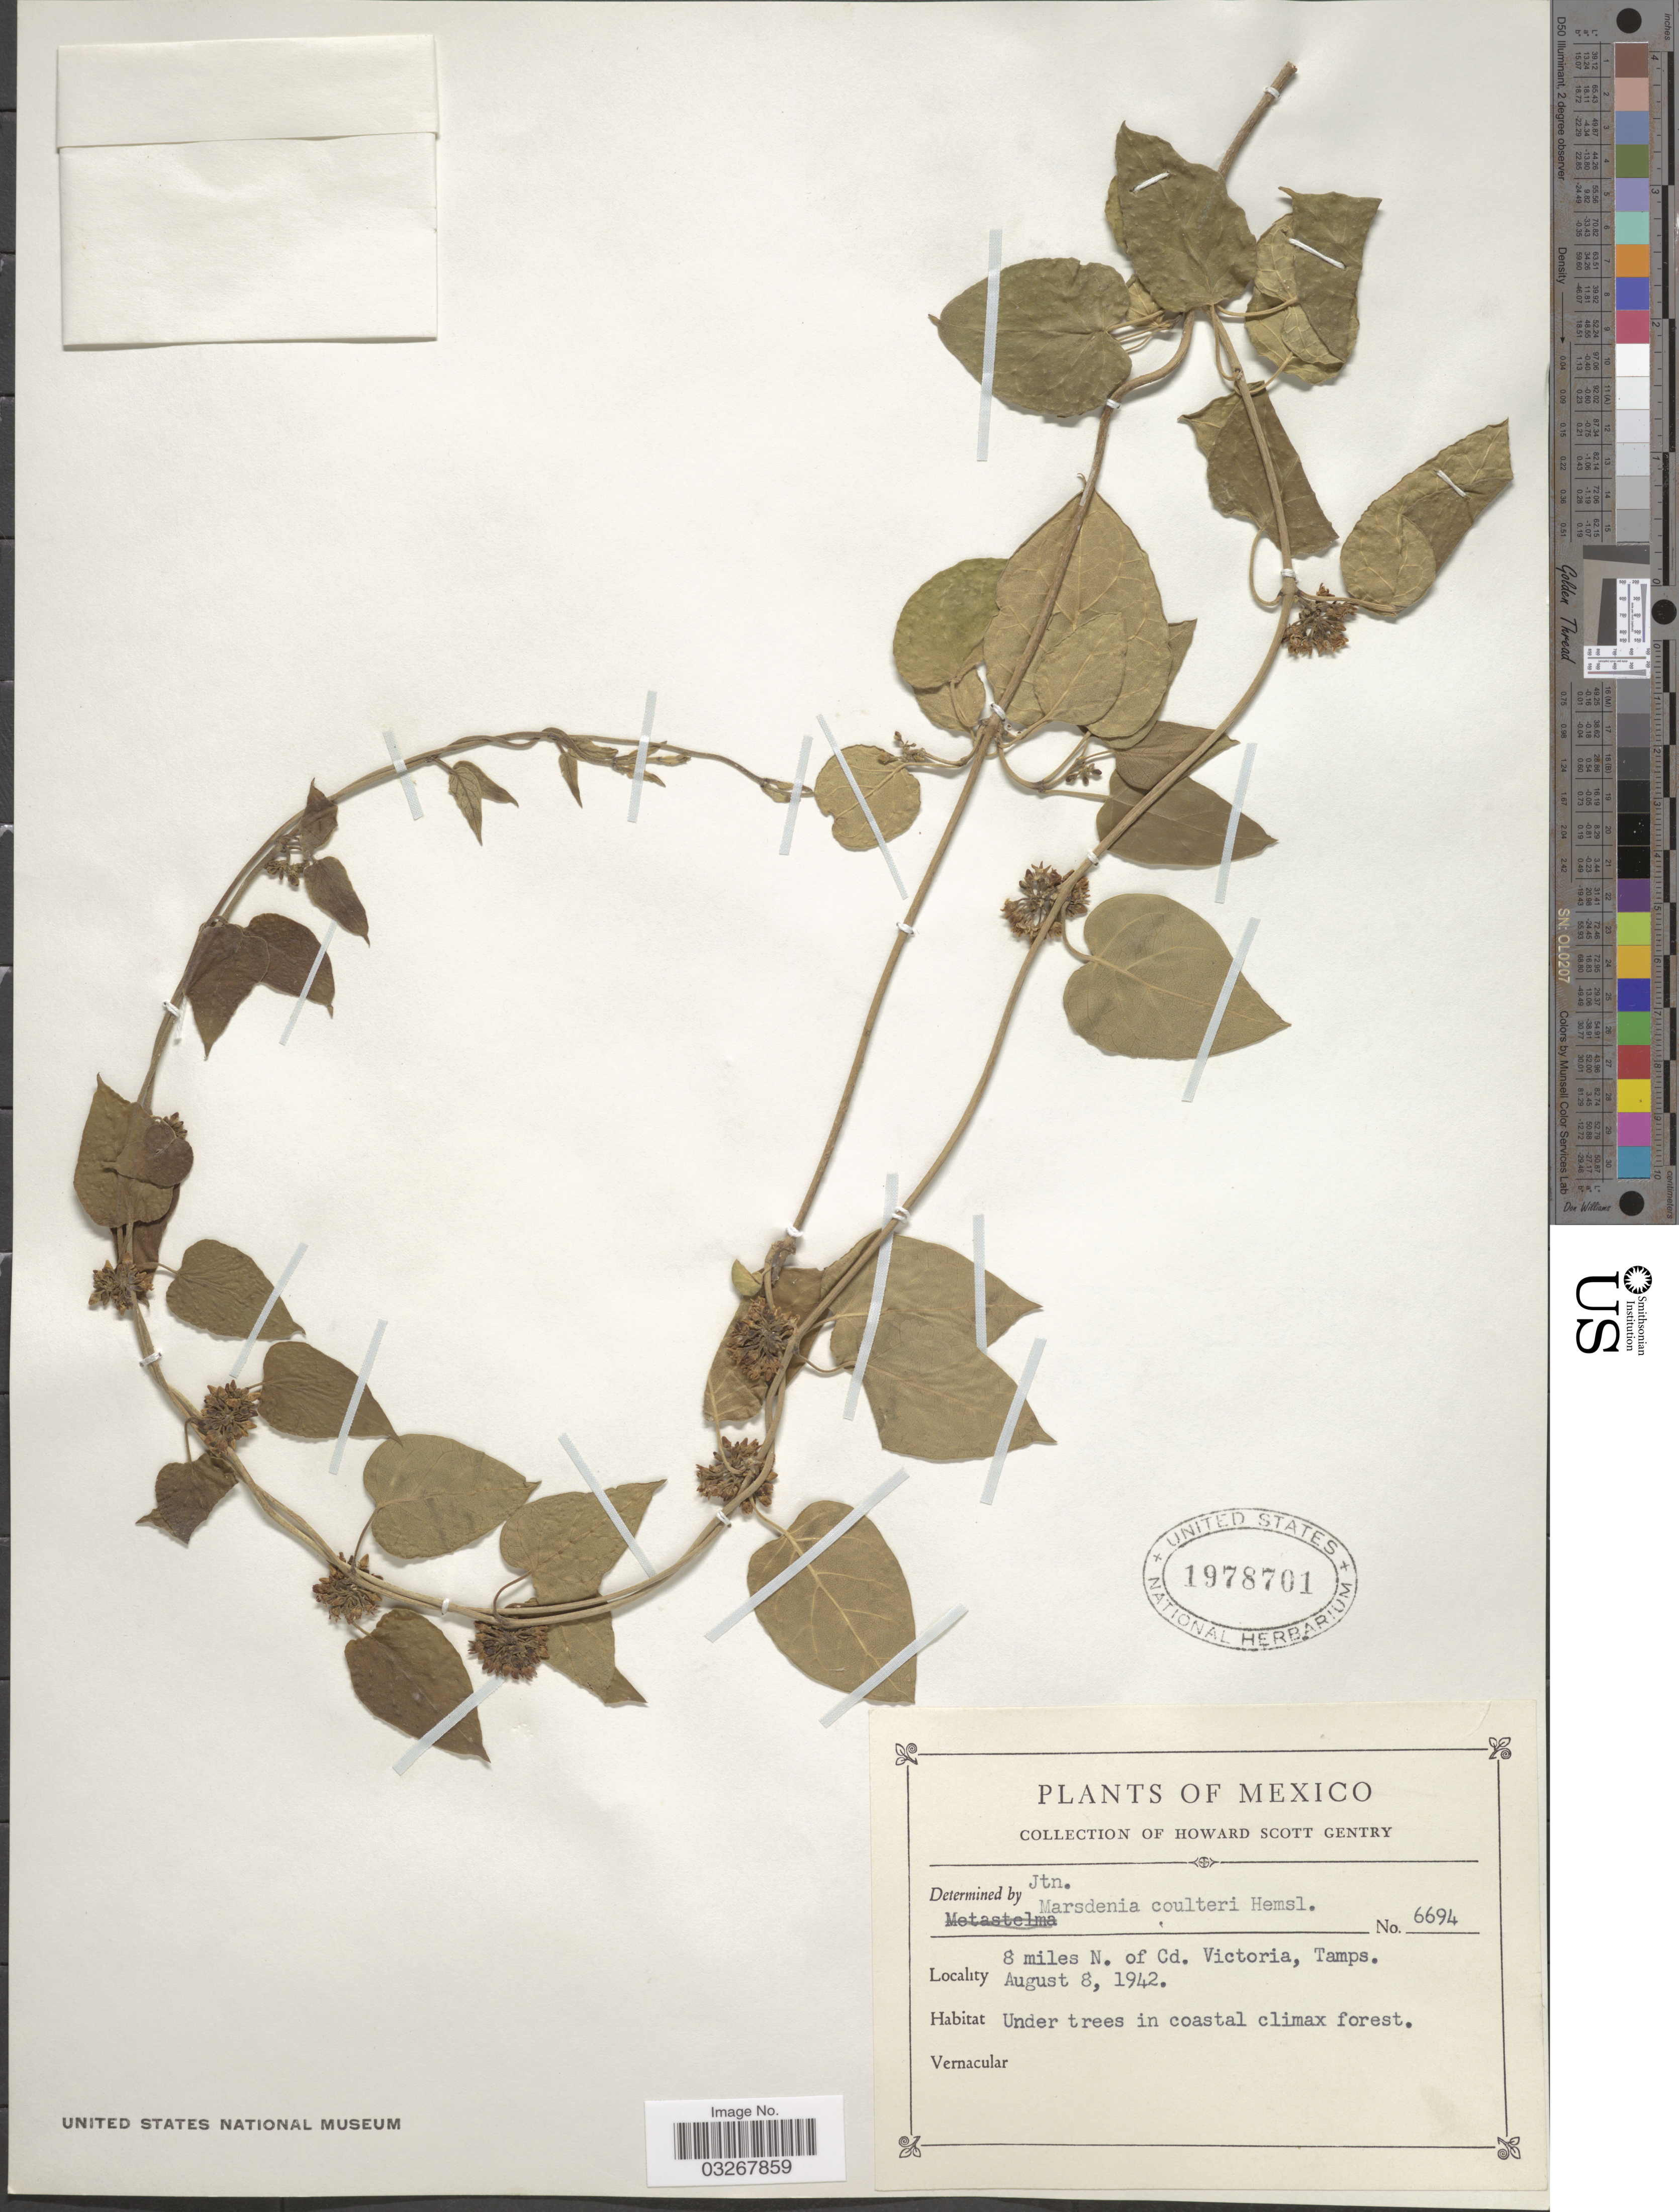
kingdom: Plantae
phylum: Tracheophyta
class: Magnoliopsida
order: Gentianales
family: Apocynaceae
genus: Marsdenia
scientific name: Marsdenia coulteri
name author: Hemsl.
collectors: H. S. Gentry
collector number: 6694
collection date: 1942-08-08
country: Mexico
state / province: Tamaulipas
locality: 8 miles N. of Cd. Victoria, Tamps.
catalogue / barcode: US 1978701